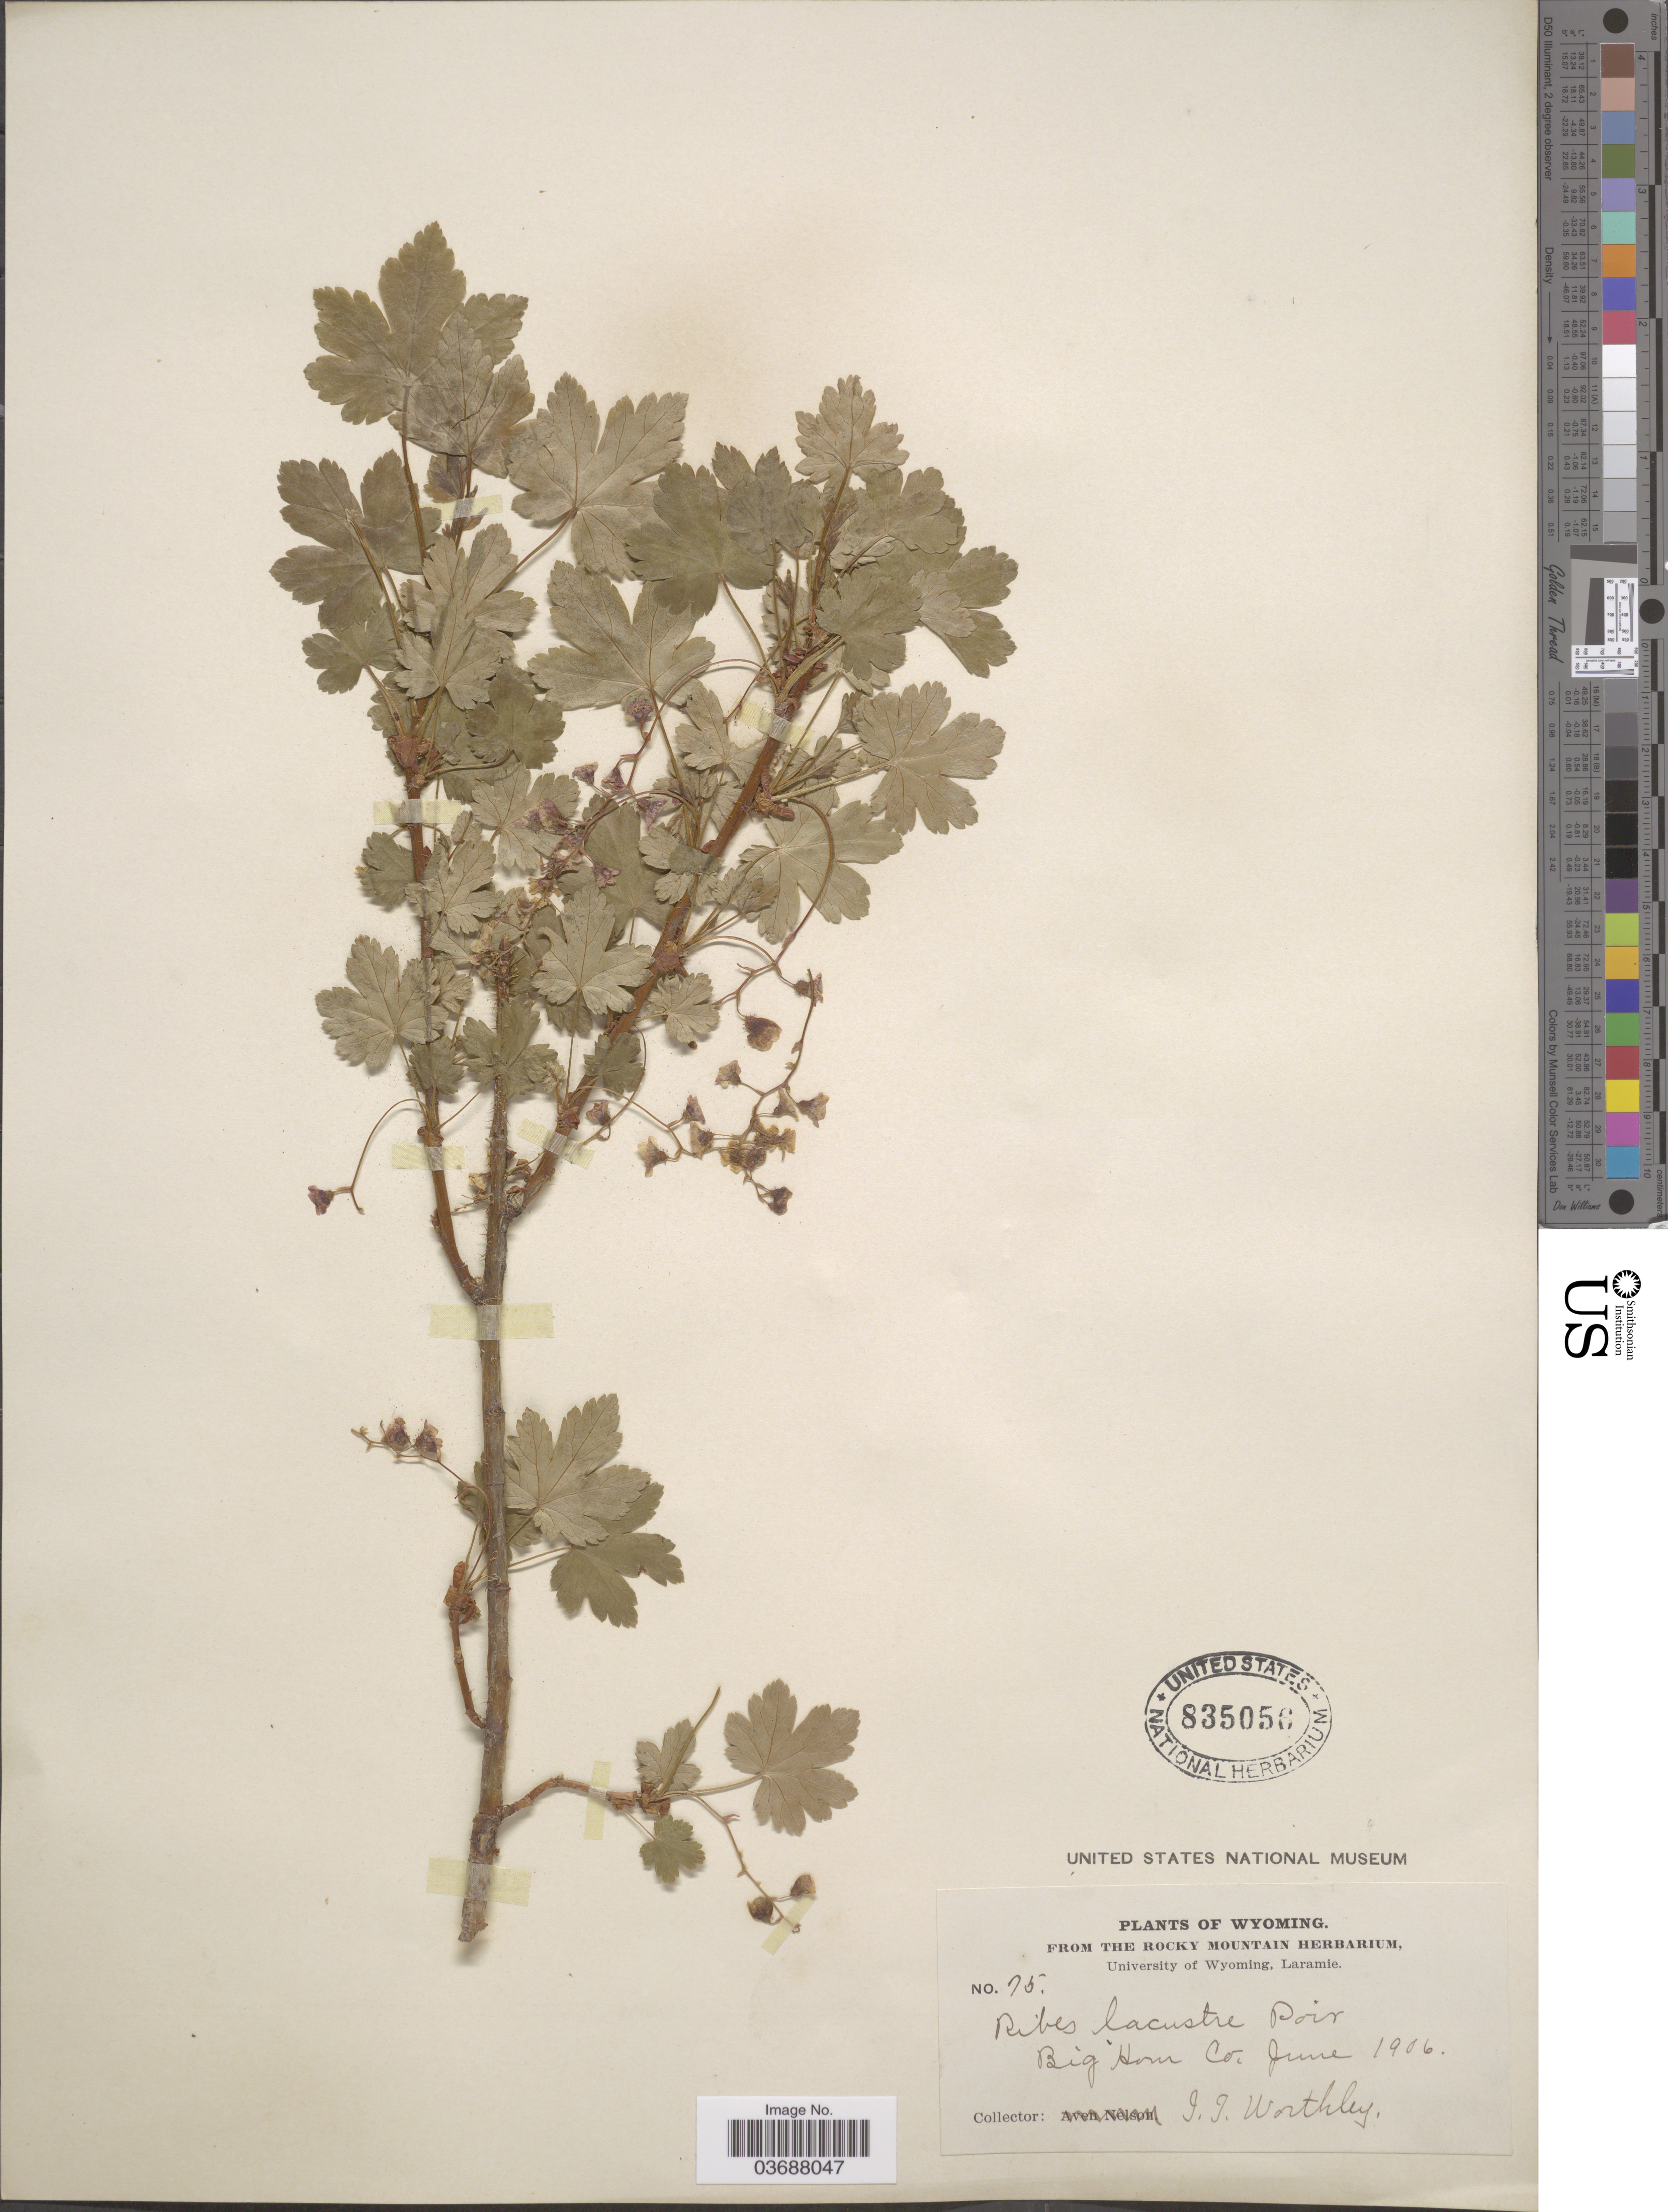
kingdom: Plantae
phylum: Tracheophyta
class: Magnoliopsida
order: Saxifragales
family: Grossulariaceae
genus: Ribes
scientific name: Ribes lacustre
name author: (Pers.) Poir.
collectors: J. Worthley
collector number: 75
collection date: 1906-06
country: United States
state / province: Wyoming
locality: Big Horn Co.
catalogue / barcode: US 835056